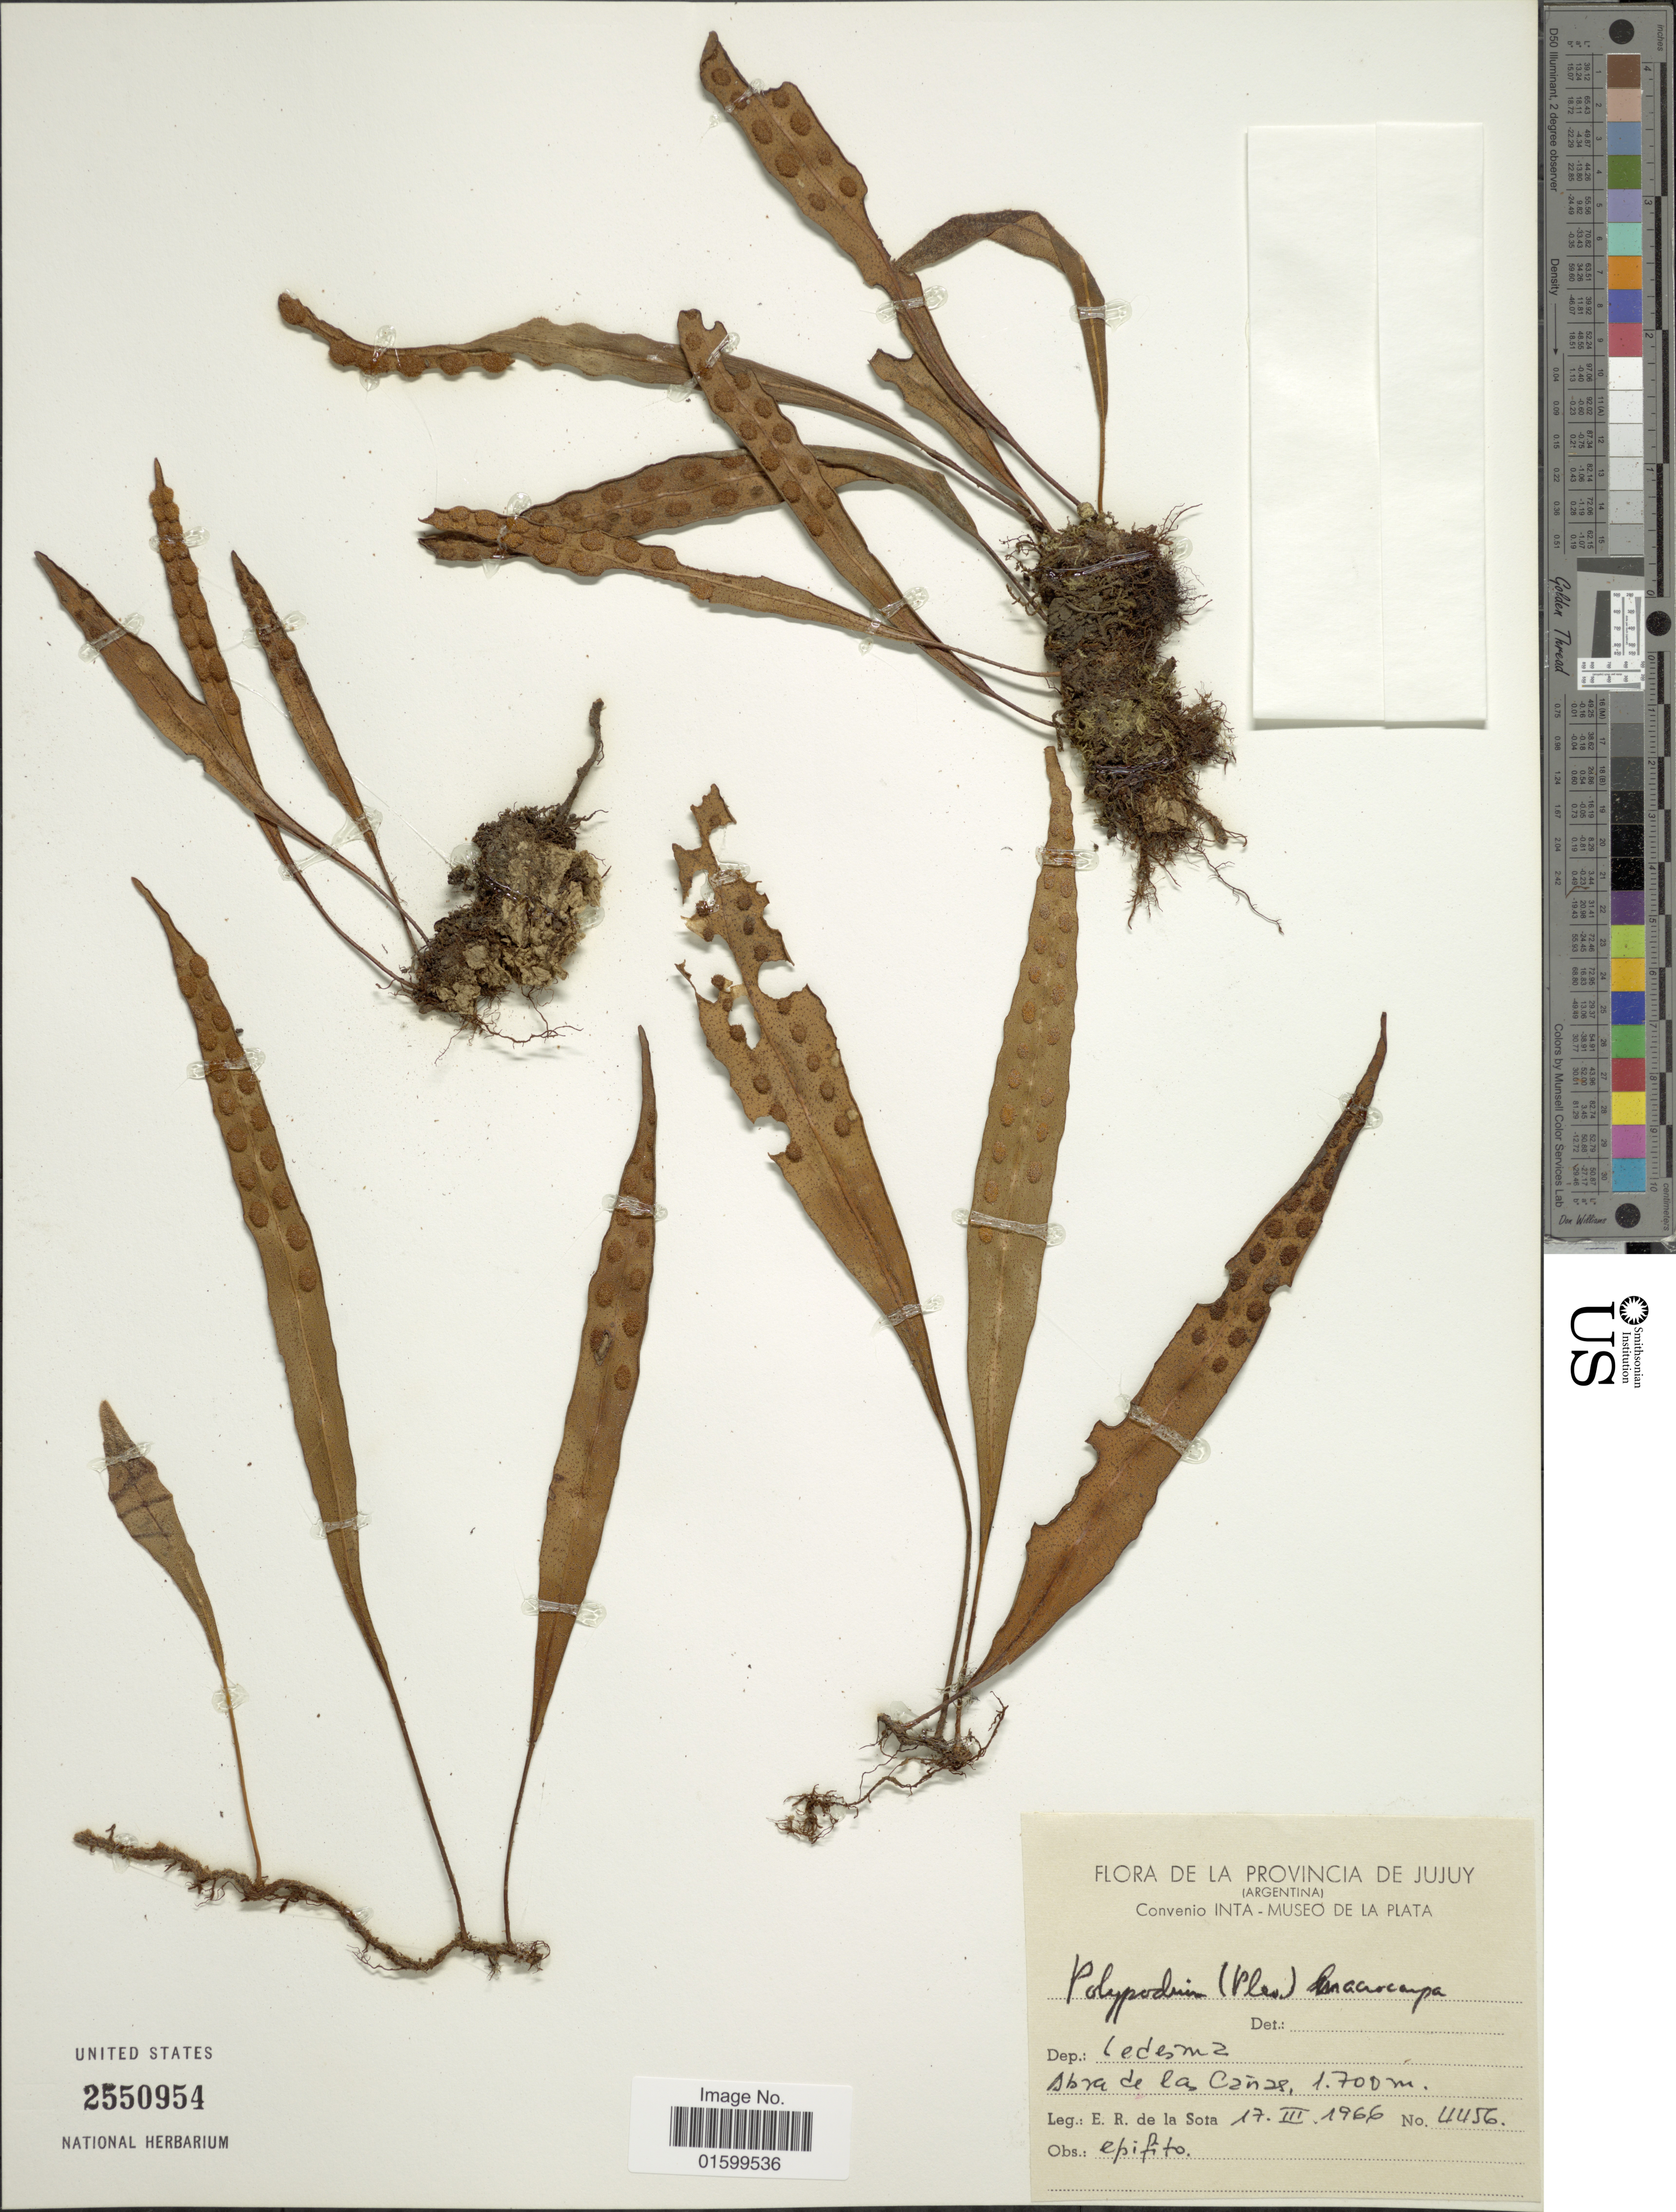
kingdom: Plantae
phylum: Tracheophyta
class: Polypodiopsida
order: Polypodiales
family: Polypodiaceae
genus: Pleopeltis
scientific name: Pleopeltis macrocarpa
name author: (Bory ex Willd.) Kaulf.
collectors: E. R. de la Sota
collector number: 4456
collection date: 1966-03-17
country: Argentina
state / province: Jujuy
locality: Provincia de Jujuy, Dep. Ledesma, Abra de la Canas.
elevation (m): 1700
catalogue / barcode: US 2550954